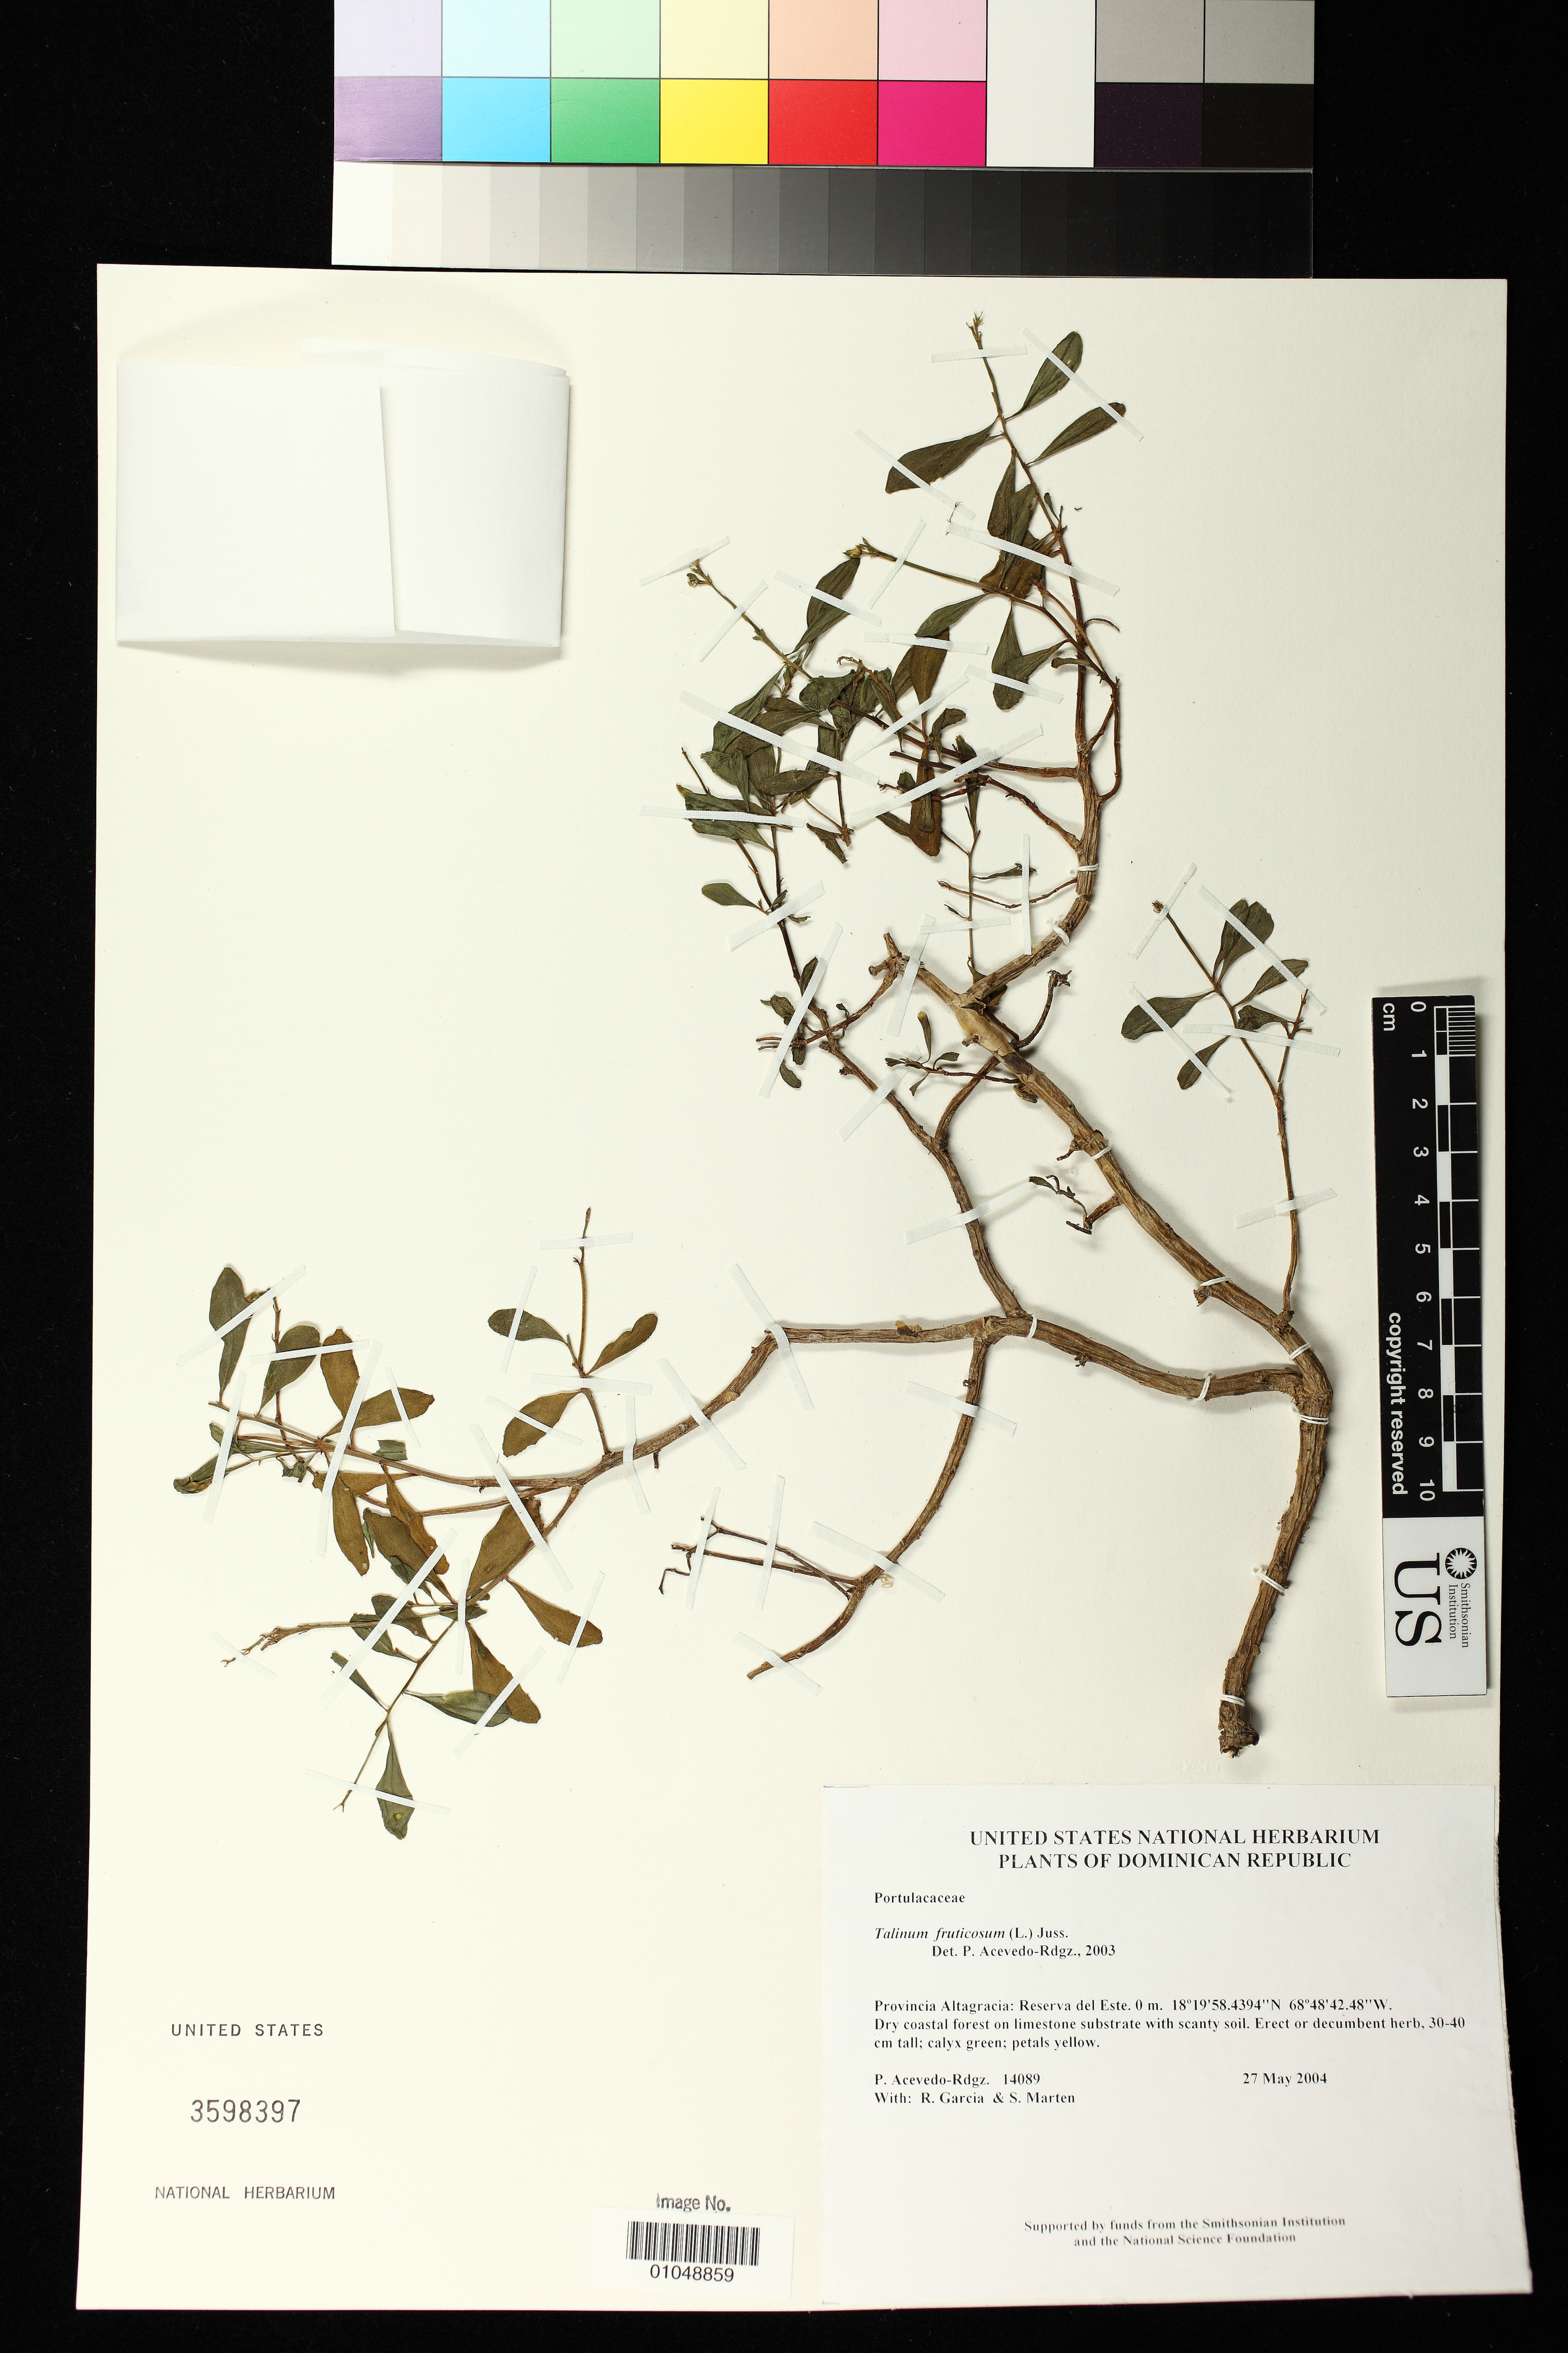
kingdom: Plantae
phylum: Tracheophyta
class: Magnoliopsida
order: Myrtales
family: Myrtaceae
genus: Eugenia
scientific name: Eugenia biflora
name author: (L.) DC.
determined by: Acevedo-Rodríguez, P., (BOT), Smithsonian Institution - National Museum of Natural History (UNITED STATES)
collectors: P. Acevedo-Rodr., R. G. García & S. Marten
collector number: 14088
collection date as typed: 27 May 2004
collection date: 2004-05-27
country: Dominican Republic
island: Hispaniola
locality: Provincia Altagracia: Reserva del Este.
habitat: Dry coastal forest on limestone substrate with scanty soil.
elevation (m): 0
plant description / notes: US, MO, K, B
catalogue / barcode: US 3598397